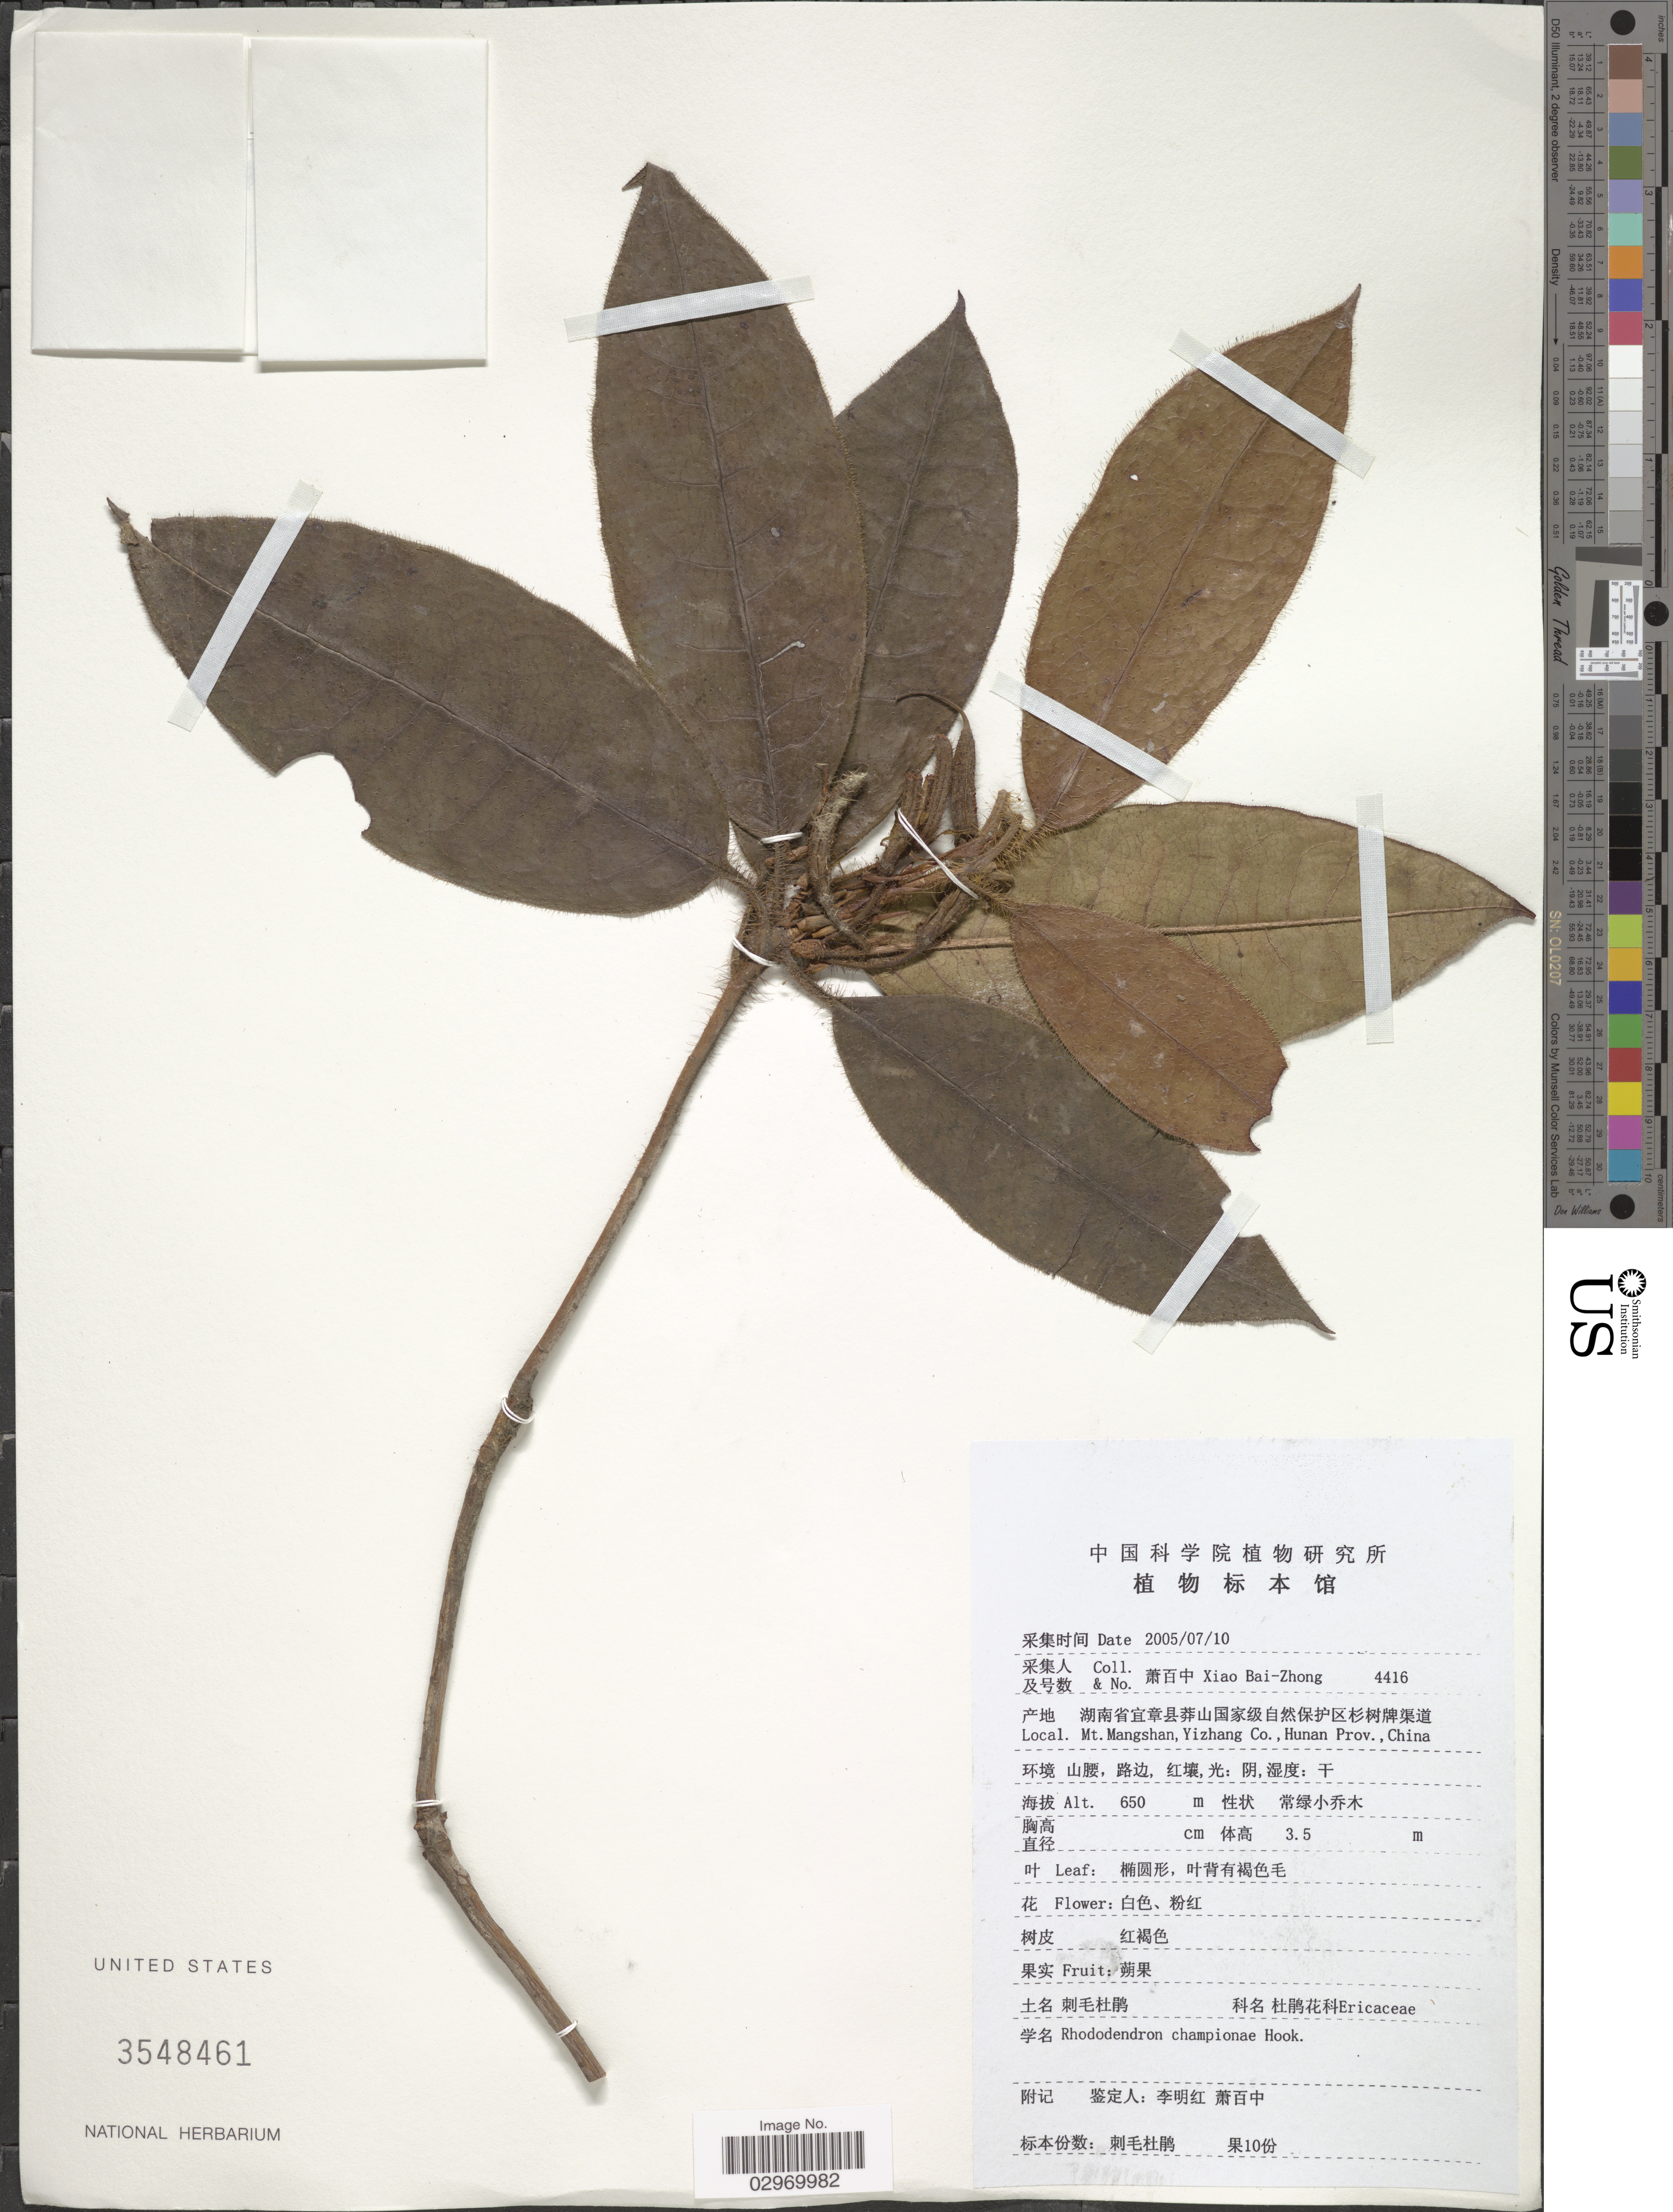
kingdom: Plantae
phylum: Tracheophyta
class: Magnoliopsida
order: Ericales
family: Ericaceae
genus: Rhododendron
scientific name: Rhododendron championiae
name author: Hook.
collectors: B. Z. Xiao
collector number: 4416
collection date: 2005-07-10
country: China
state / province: Hunan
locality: Mt. Mangshan, Yizhang Co., X.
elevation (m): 650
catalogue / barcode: US 3548461